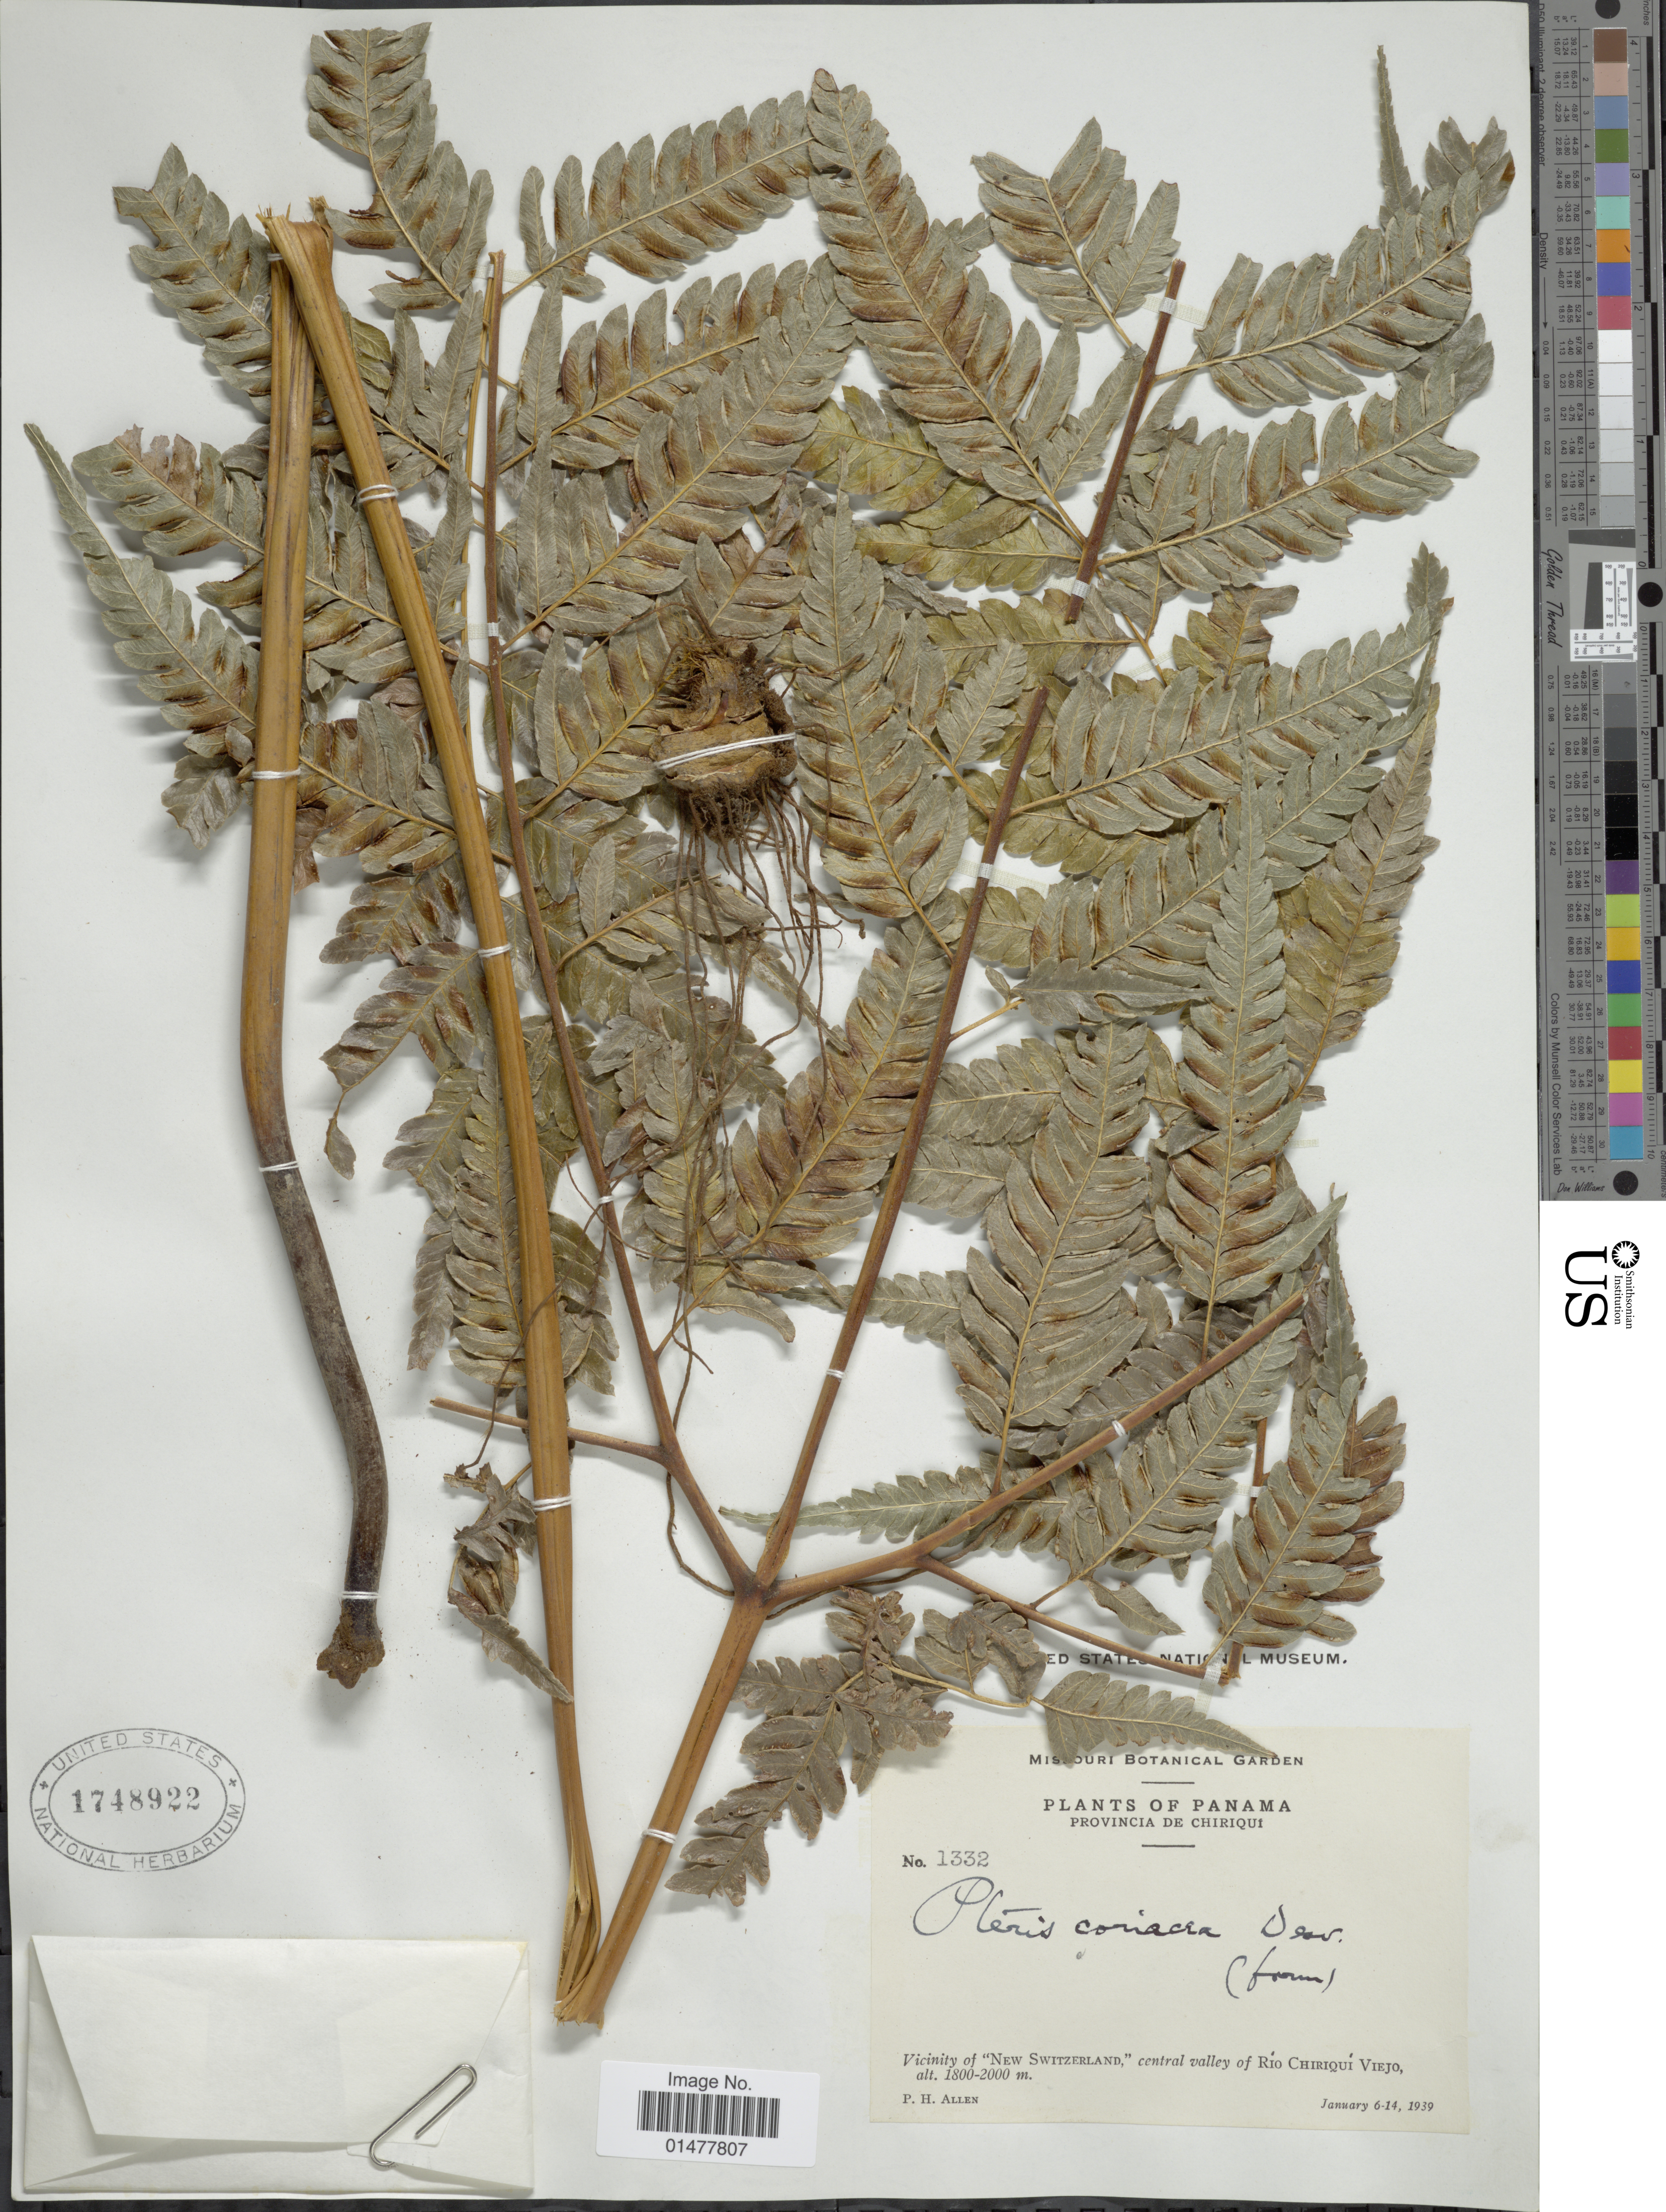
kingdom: Plantae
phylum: Tracheophyta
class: Polypodiopsida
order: Polypodiales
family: Pteridaceae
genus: Pteris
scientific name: Pteris muricata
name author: Rosenst.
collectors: P. H. Allen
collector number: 1332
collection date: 1939-01-06/1939-01-14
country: Panama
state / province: Chiriqui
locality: Vicinity of "New Switzerland," central valley of Rio Chiriqui Viejo.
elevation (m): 1800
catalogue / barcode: US 1748922